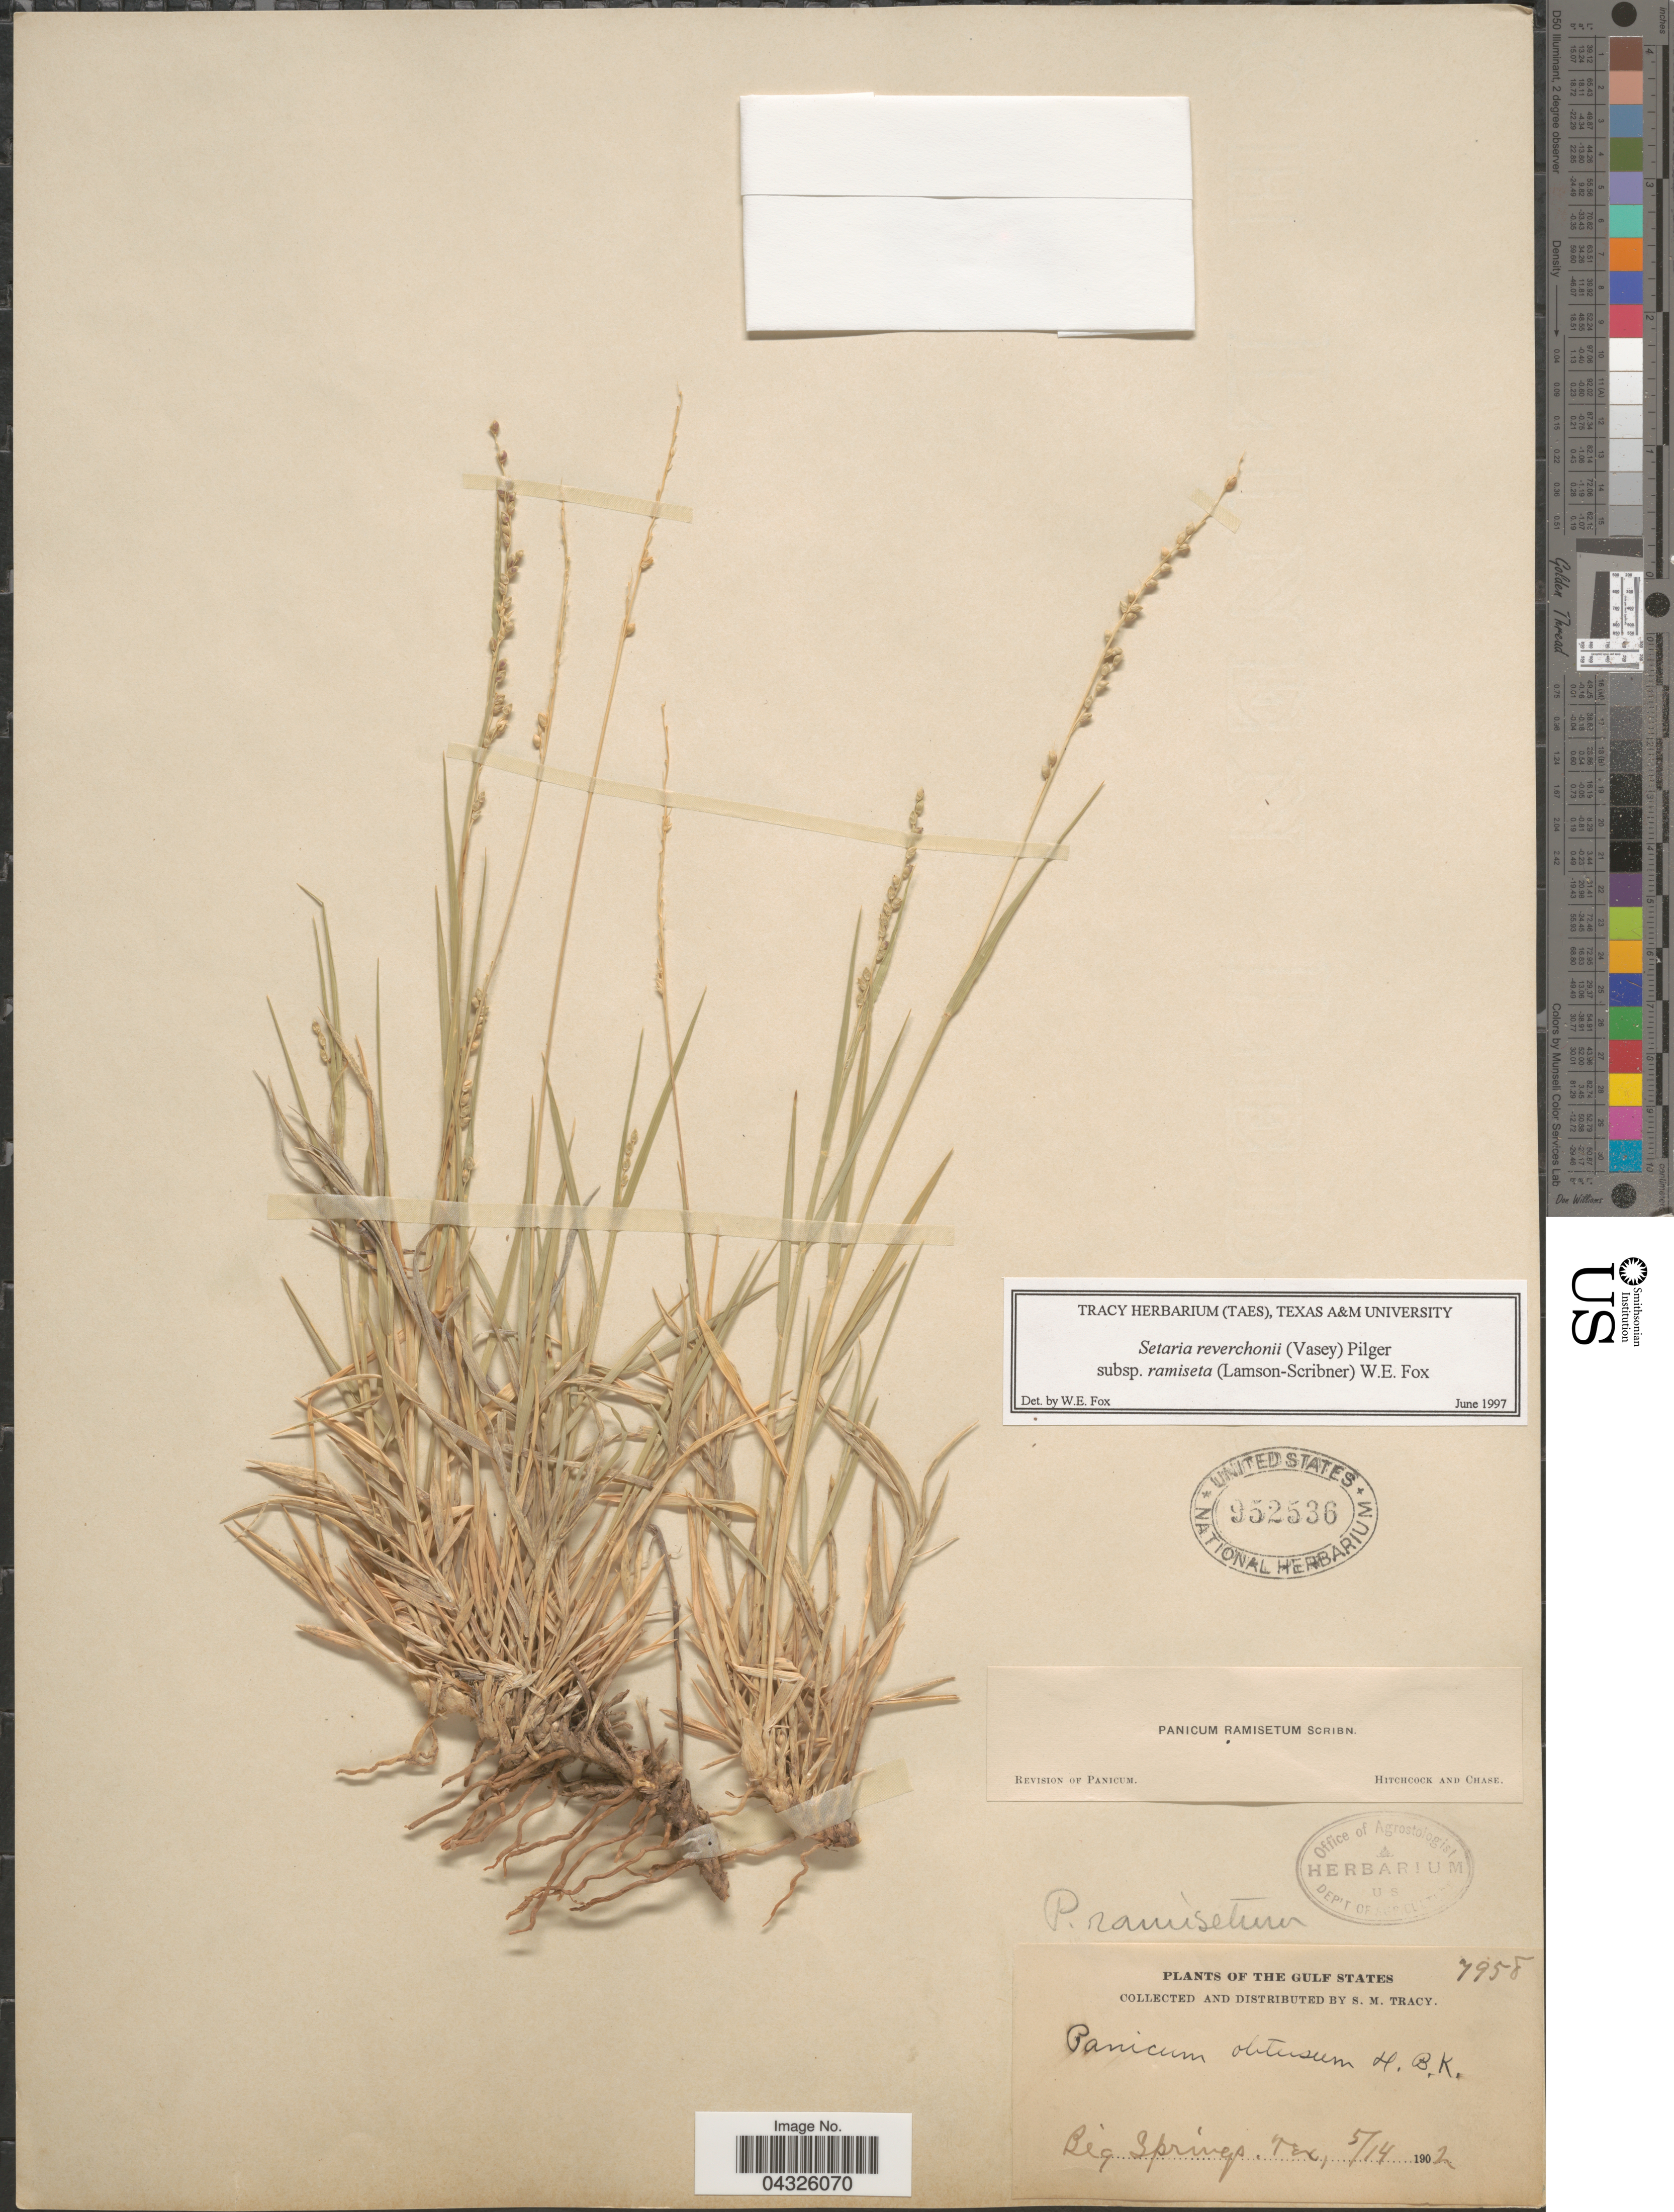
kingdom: Plantae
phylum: Tracheophyta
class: Liliopsida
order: Poales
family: Poaceae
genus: Setaria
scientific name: Setaria reverchonii subsp. ramiseta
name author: (Scribn.) W.E. Fox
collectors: S. M. Tracy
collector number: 7958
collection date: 1902-05-14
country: United States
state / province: Texas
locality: The Gulf States. Big Springs.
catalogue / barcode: US 952536